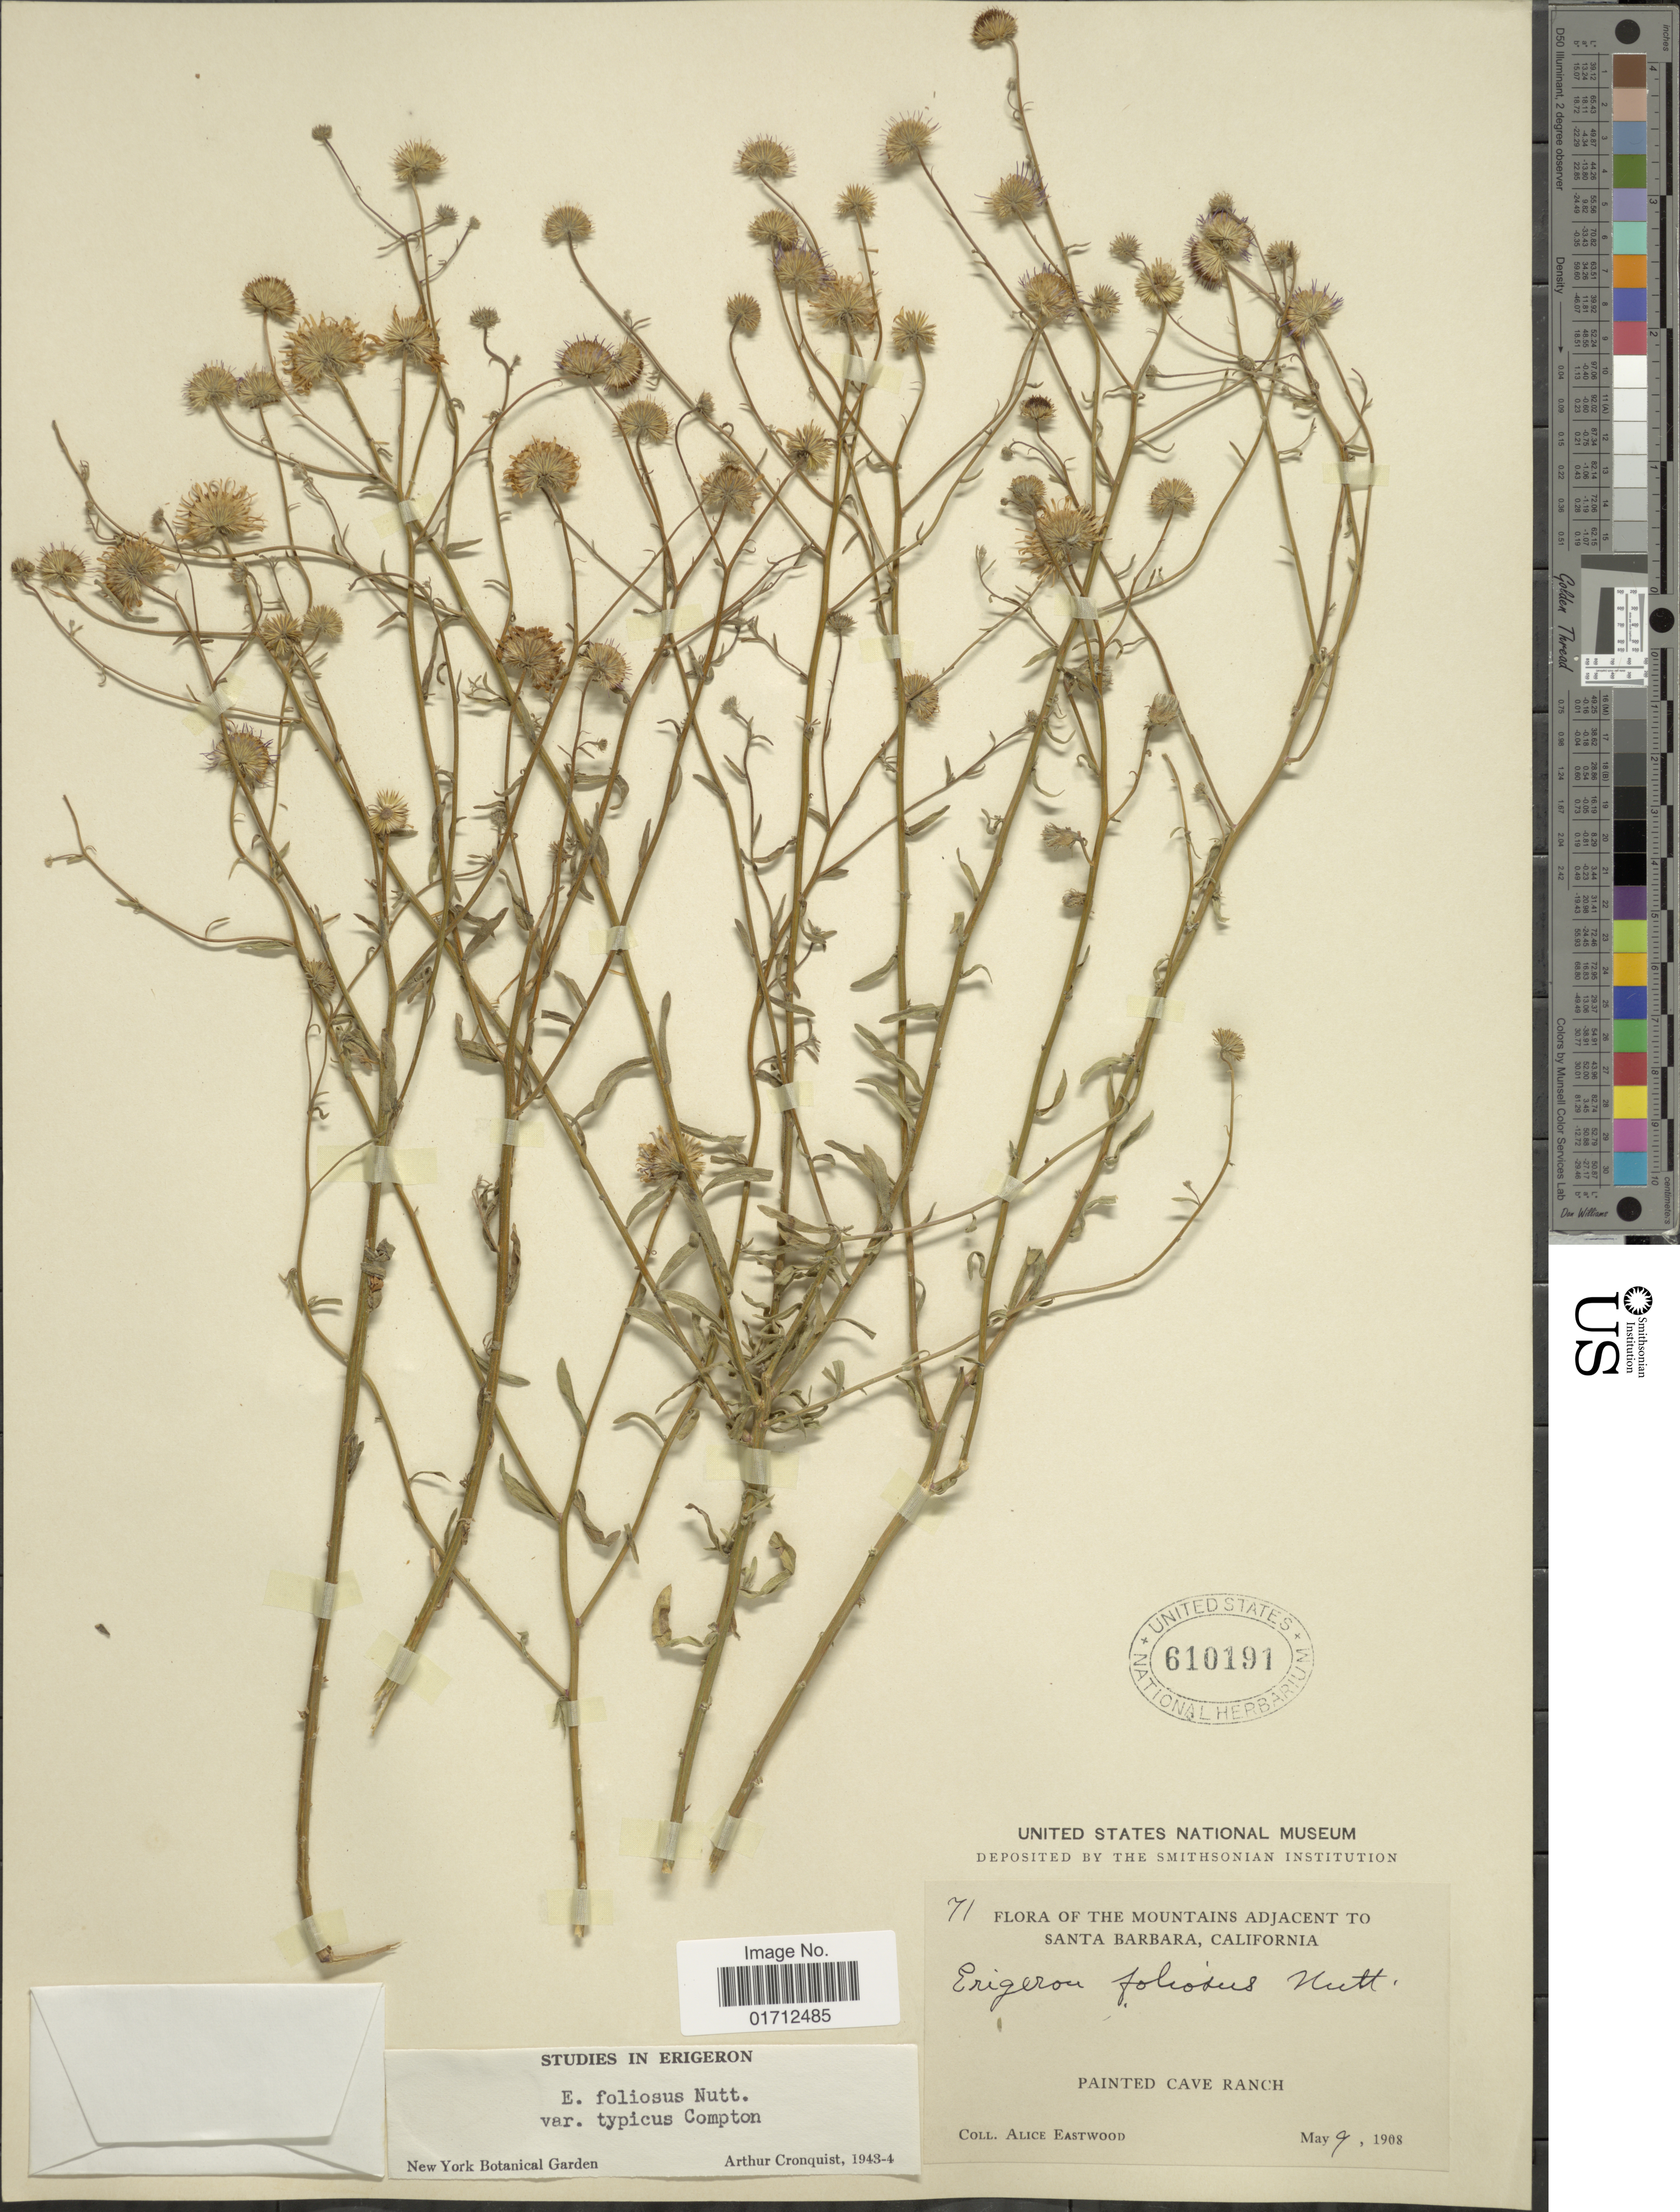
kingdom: Plantae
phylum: Tracheophyta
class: Magnoliopsida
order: Asterales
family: Asteraceae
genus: Erigeron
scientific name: Erigeron foliosus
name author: Nutt.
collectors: A. Eastwood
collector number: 71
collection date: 1908-05-09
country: United States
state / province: California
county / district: Santa Barbara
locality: The Mountains Adjacent to Santa Barbara, Painted Cave Ranche.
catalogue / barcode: US 610191